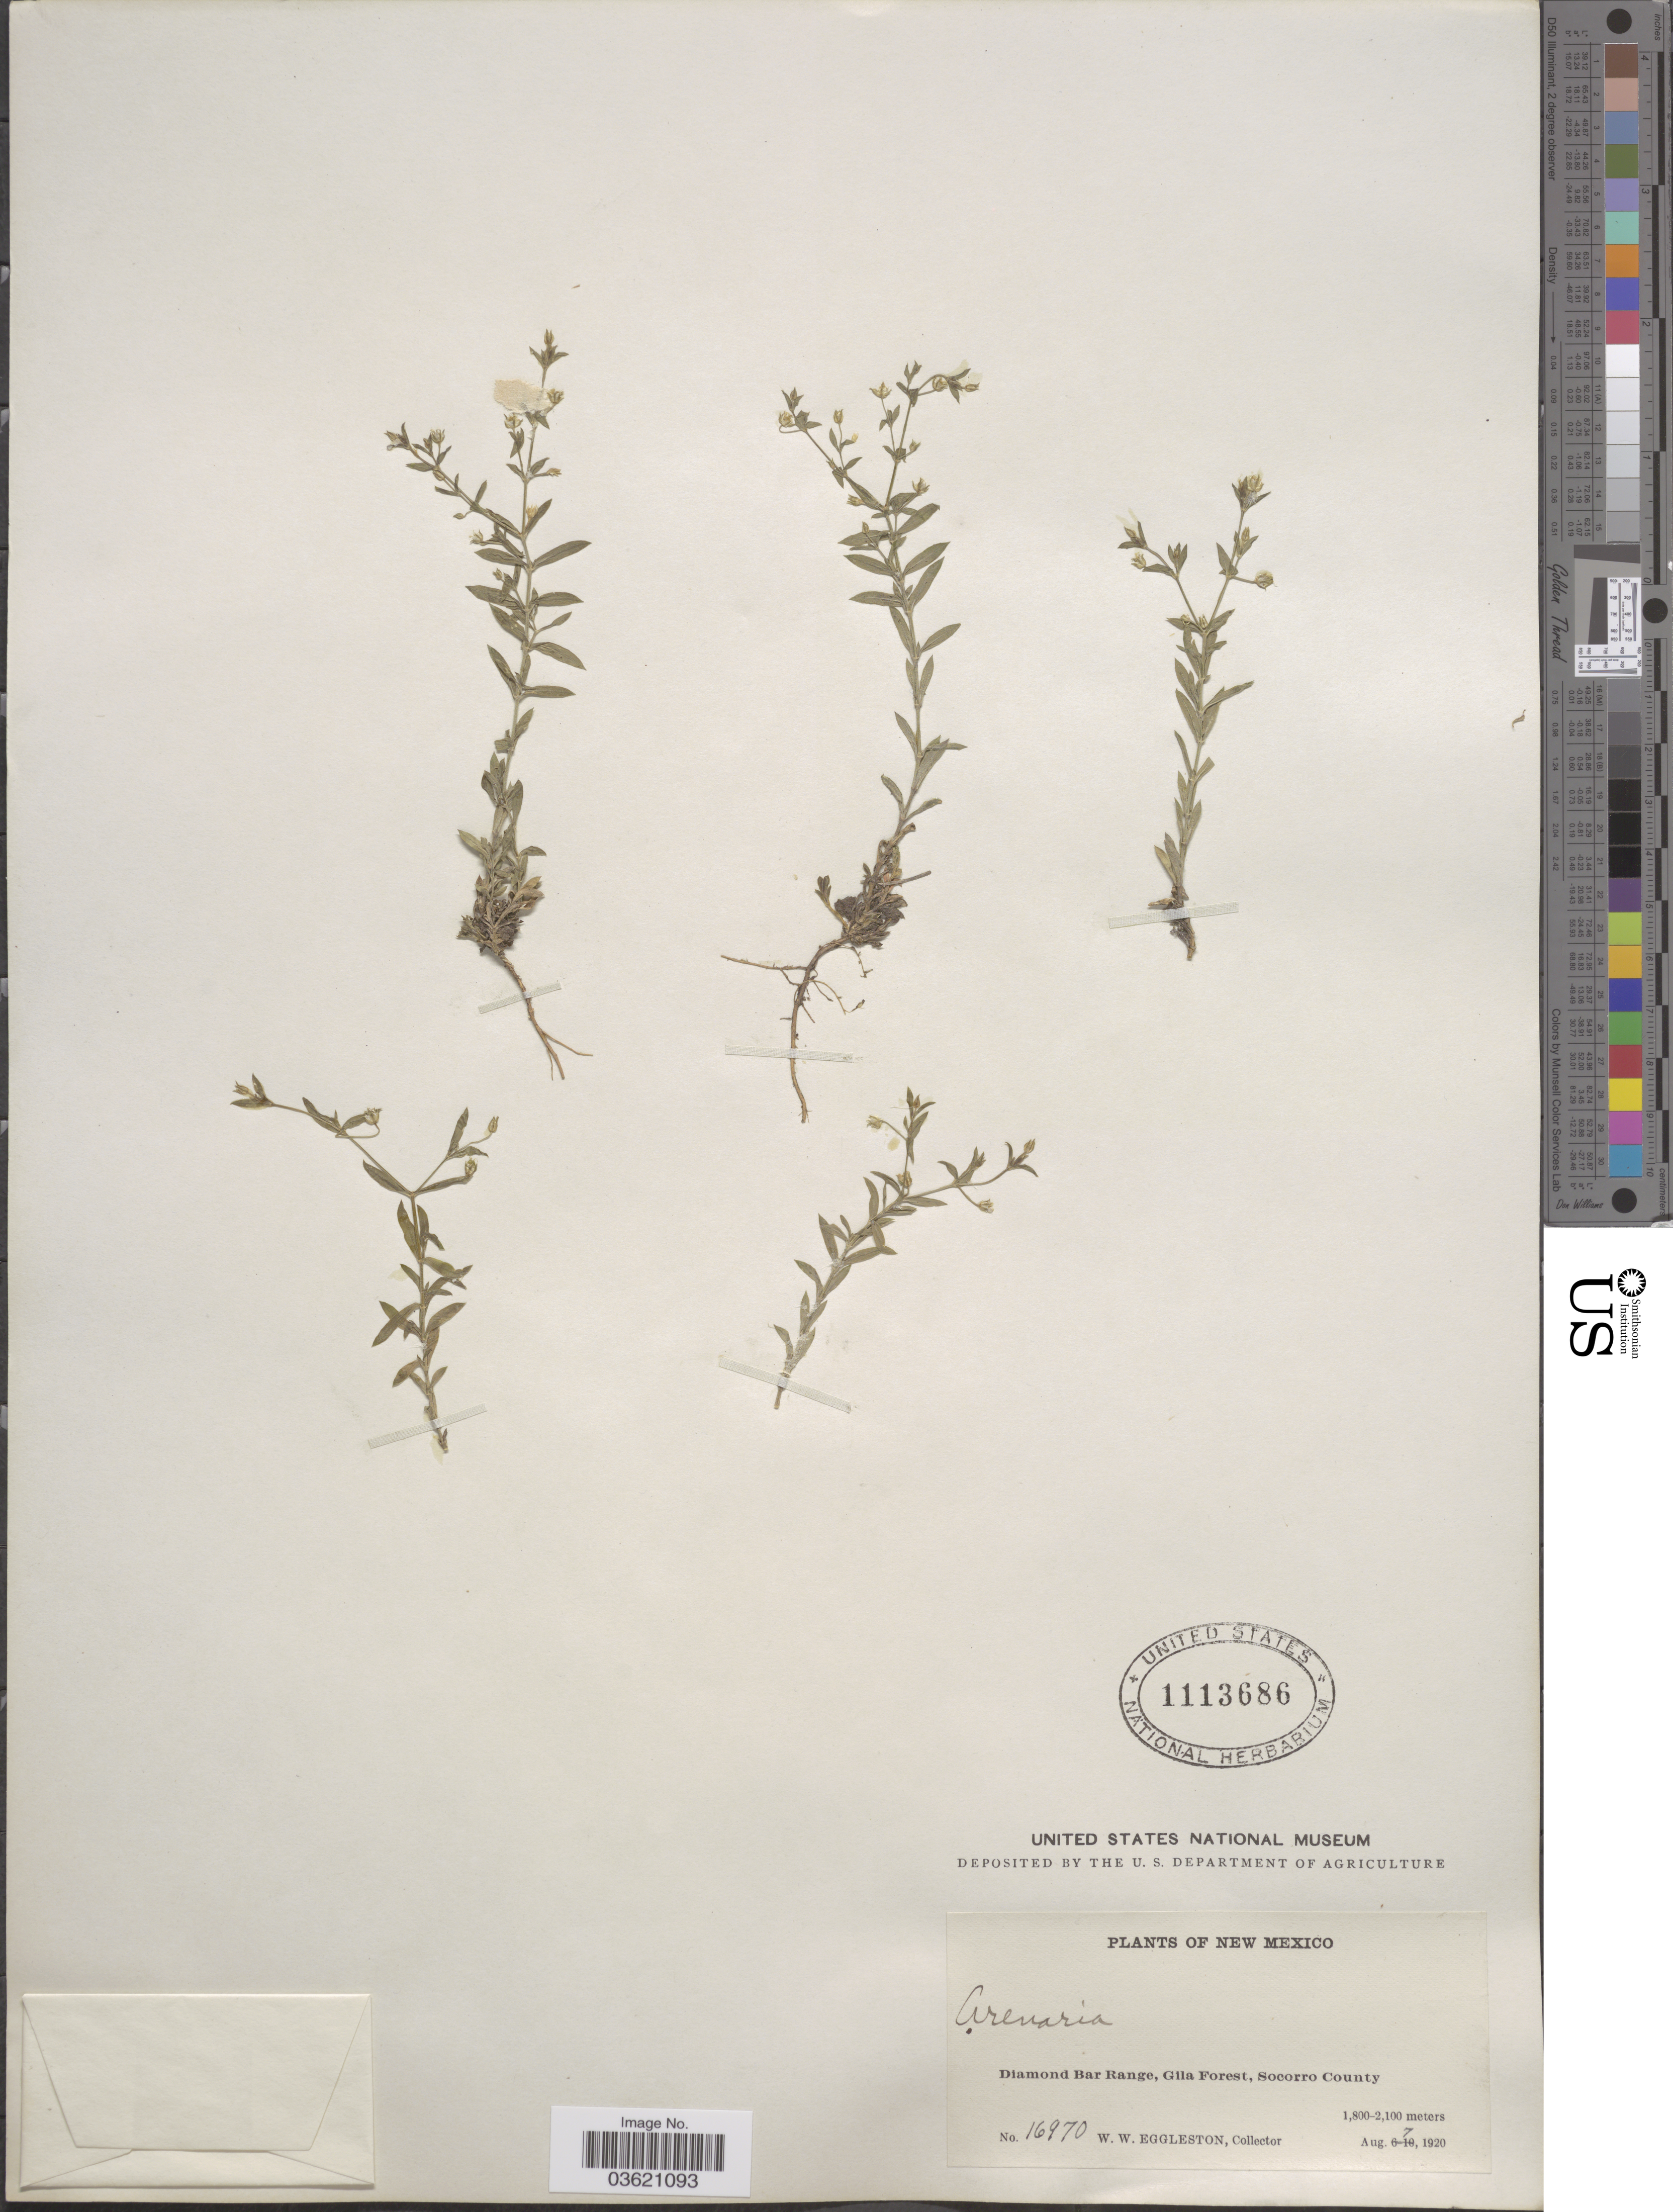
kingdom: Plantae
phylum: Tracheophyta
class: Magnoliopsida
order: Caryophyllales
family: Caryophyllaceae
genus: Arenaria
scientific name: Arenaria saxosa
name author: A. Gray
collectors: W. W. Eggleston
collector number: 16970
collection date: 1920-08-07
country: United States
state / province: New Mexico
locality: Diamond Bar Range, Gila Forest, Socorro County.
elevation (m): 1800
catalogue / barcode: US 1113686